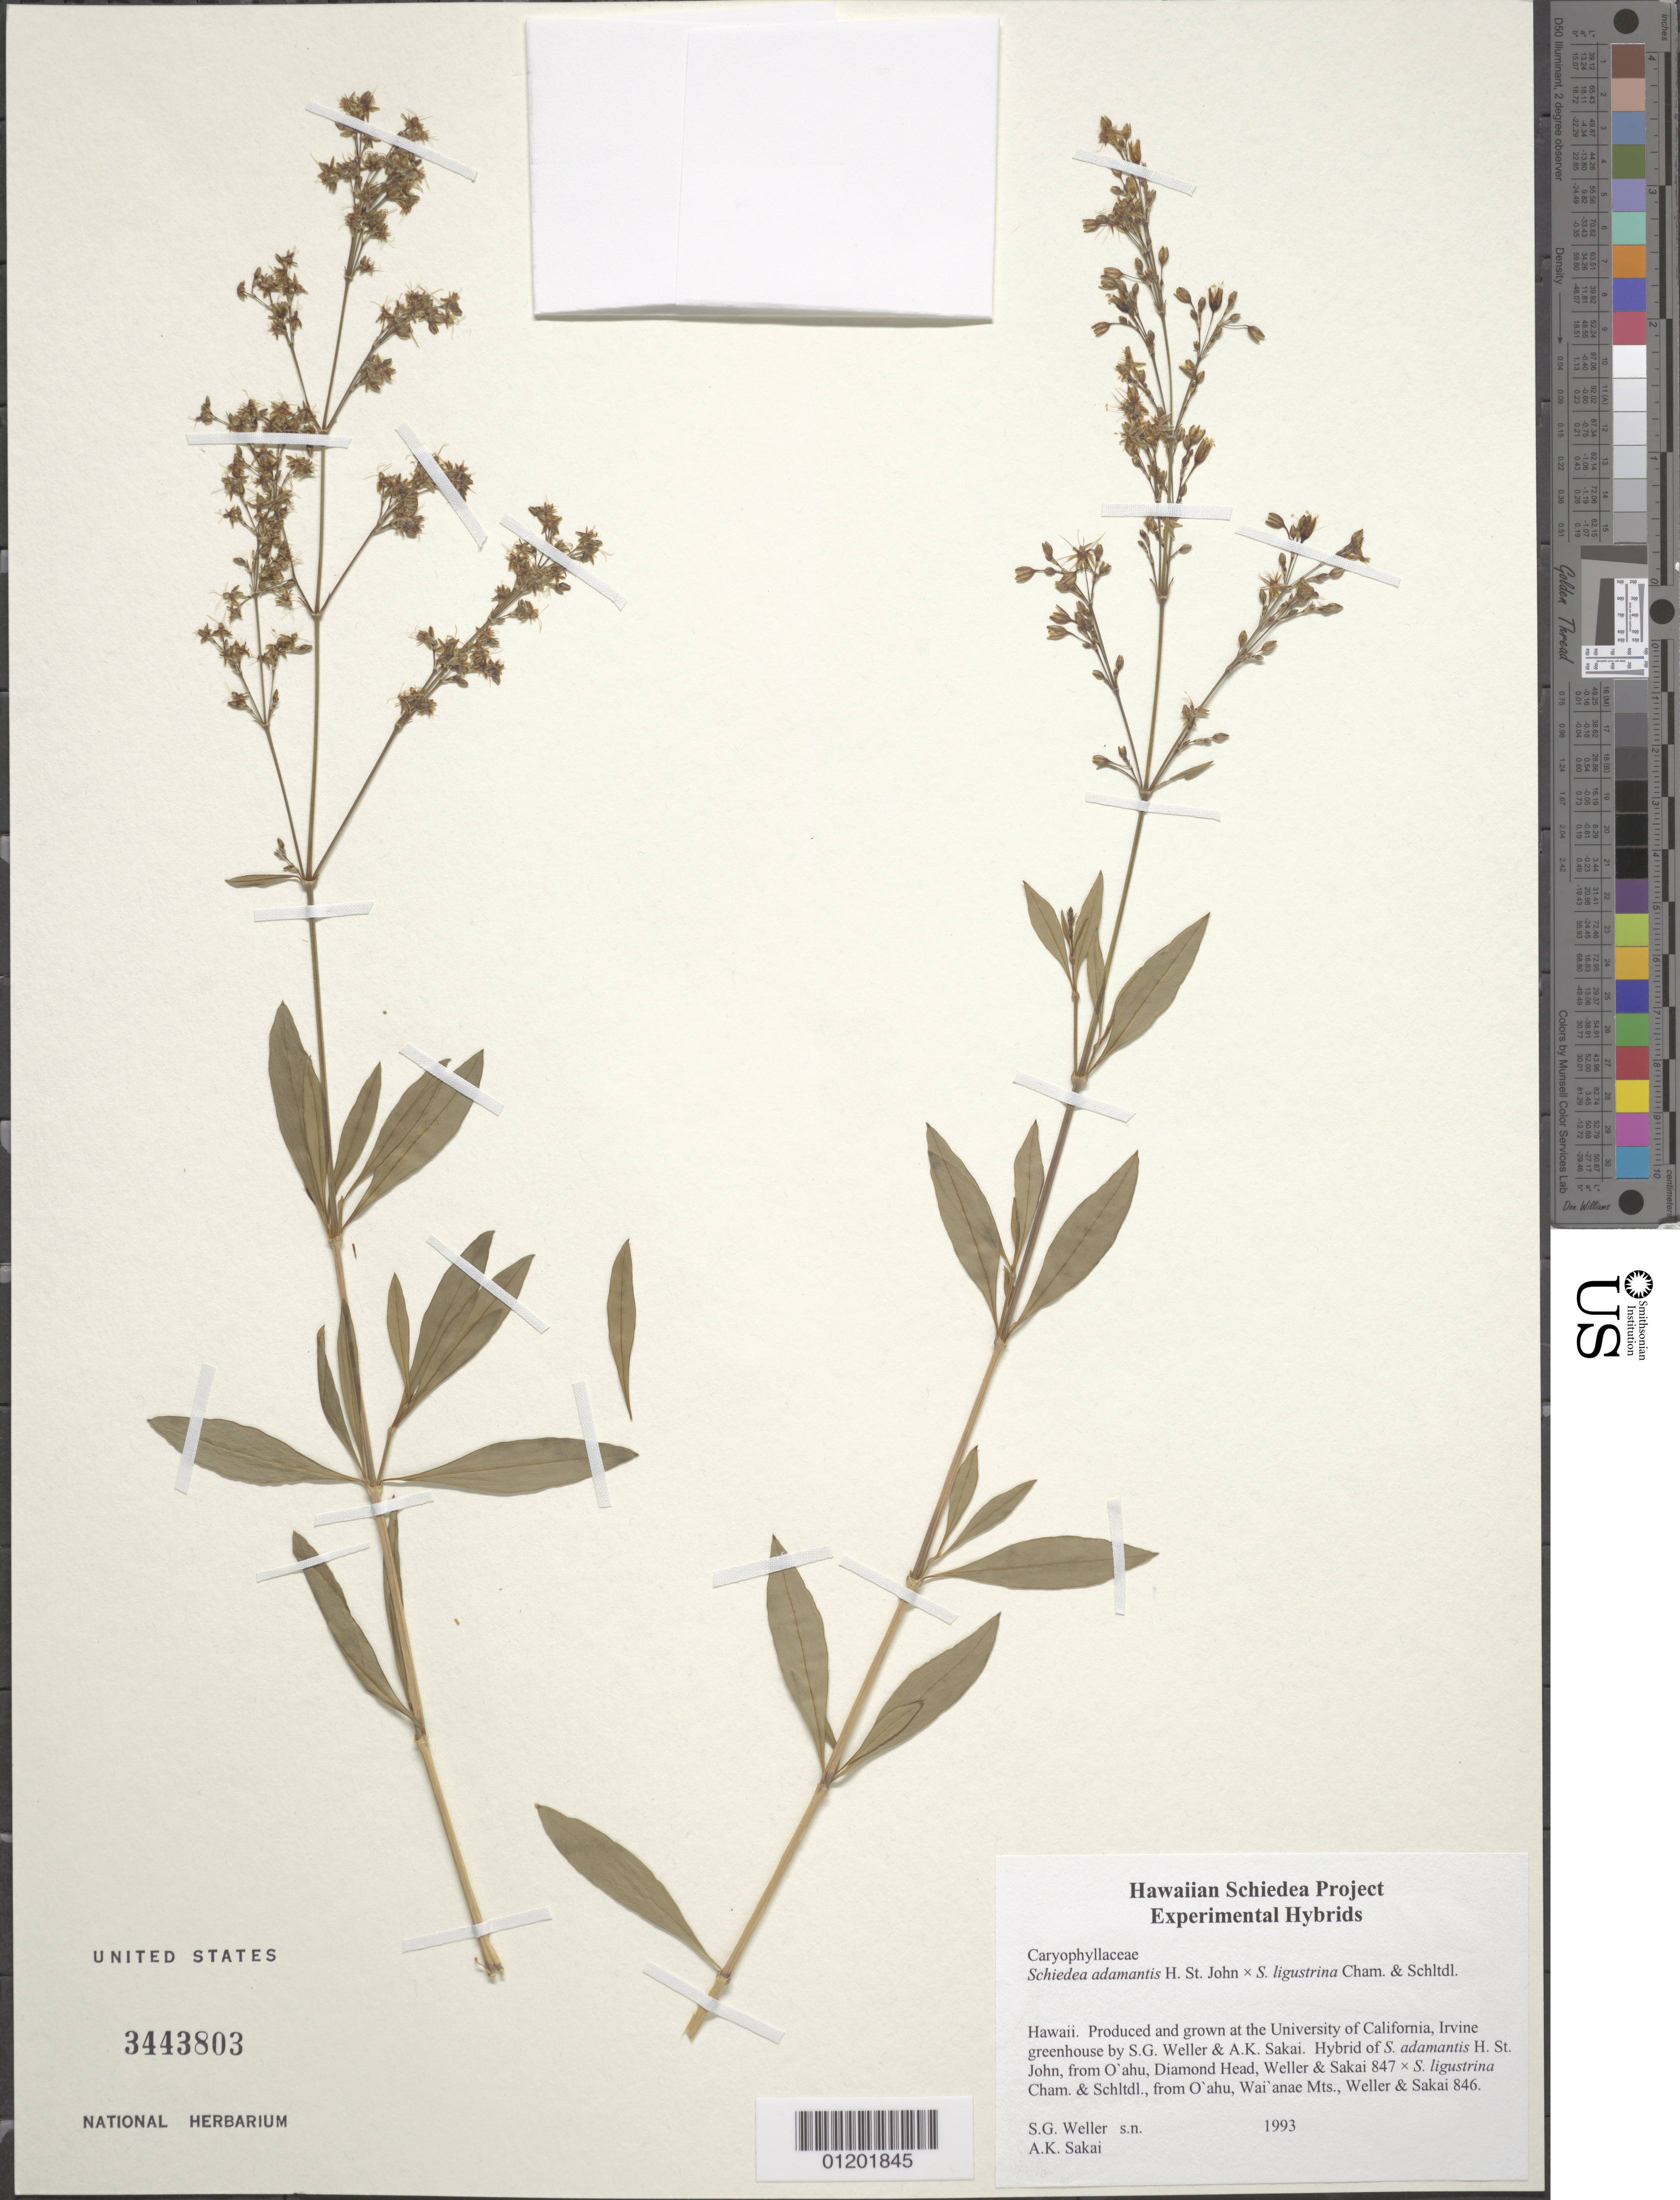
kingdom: Plantae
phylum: Tracheophyta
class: Magnoliopsida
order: Caryophyllales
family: Caryophyllaceae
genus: Schiedea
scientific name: Schiedea adamantis x S. ligustrina Cham. & Schltdl.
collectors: S. G. Weller & A. Sakai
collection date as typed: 1993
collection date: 1993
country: United States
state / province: California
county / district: Orange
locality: University of California, Irvine greenhouse.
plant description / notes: Hybrid of S. adamantis H. St. John [from O'ahu, Diamond Head, Weller & Sakai 847] × S. ligustrina Cham. & Schltdl. [from O'ahu, Wai'anae Mts., Weller & Sakai 846].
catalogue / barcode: US 3443803